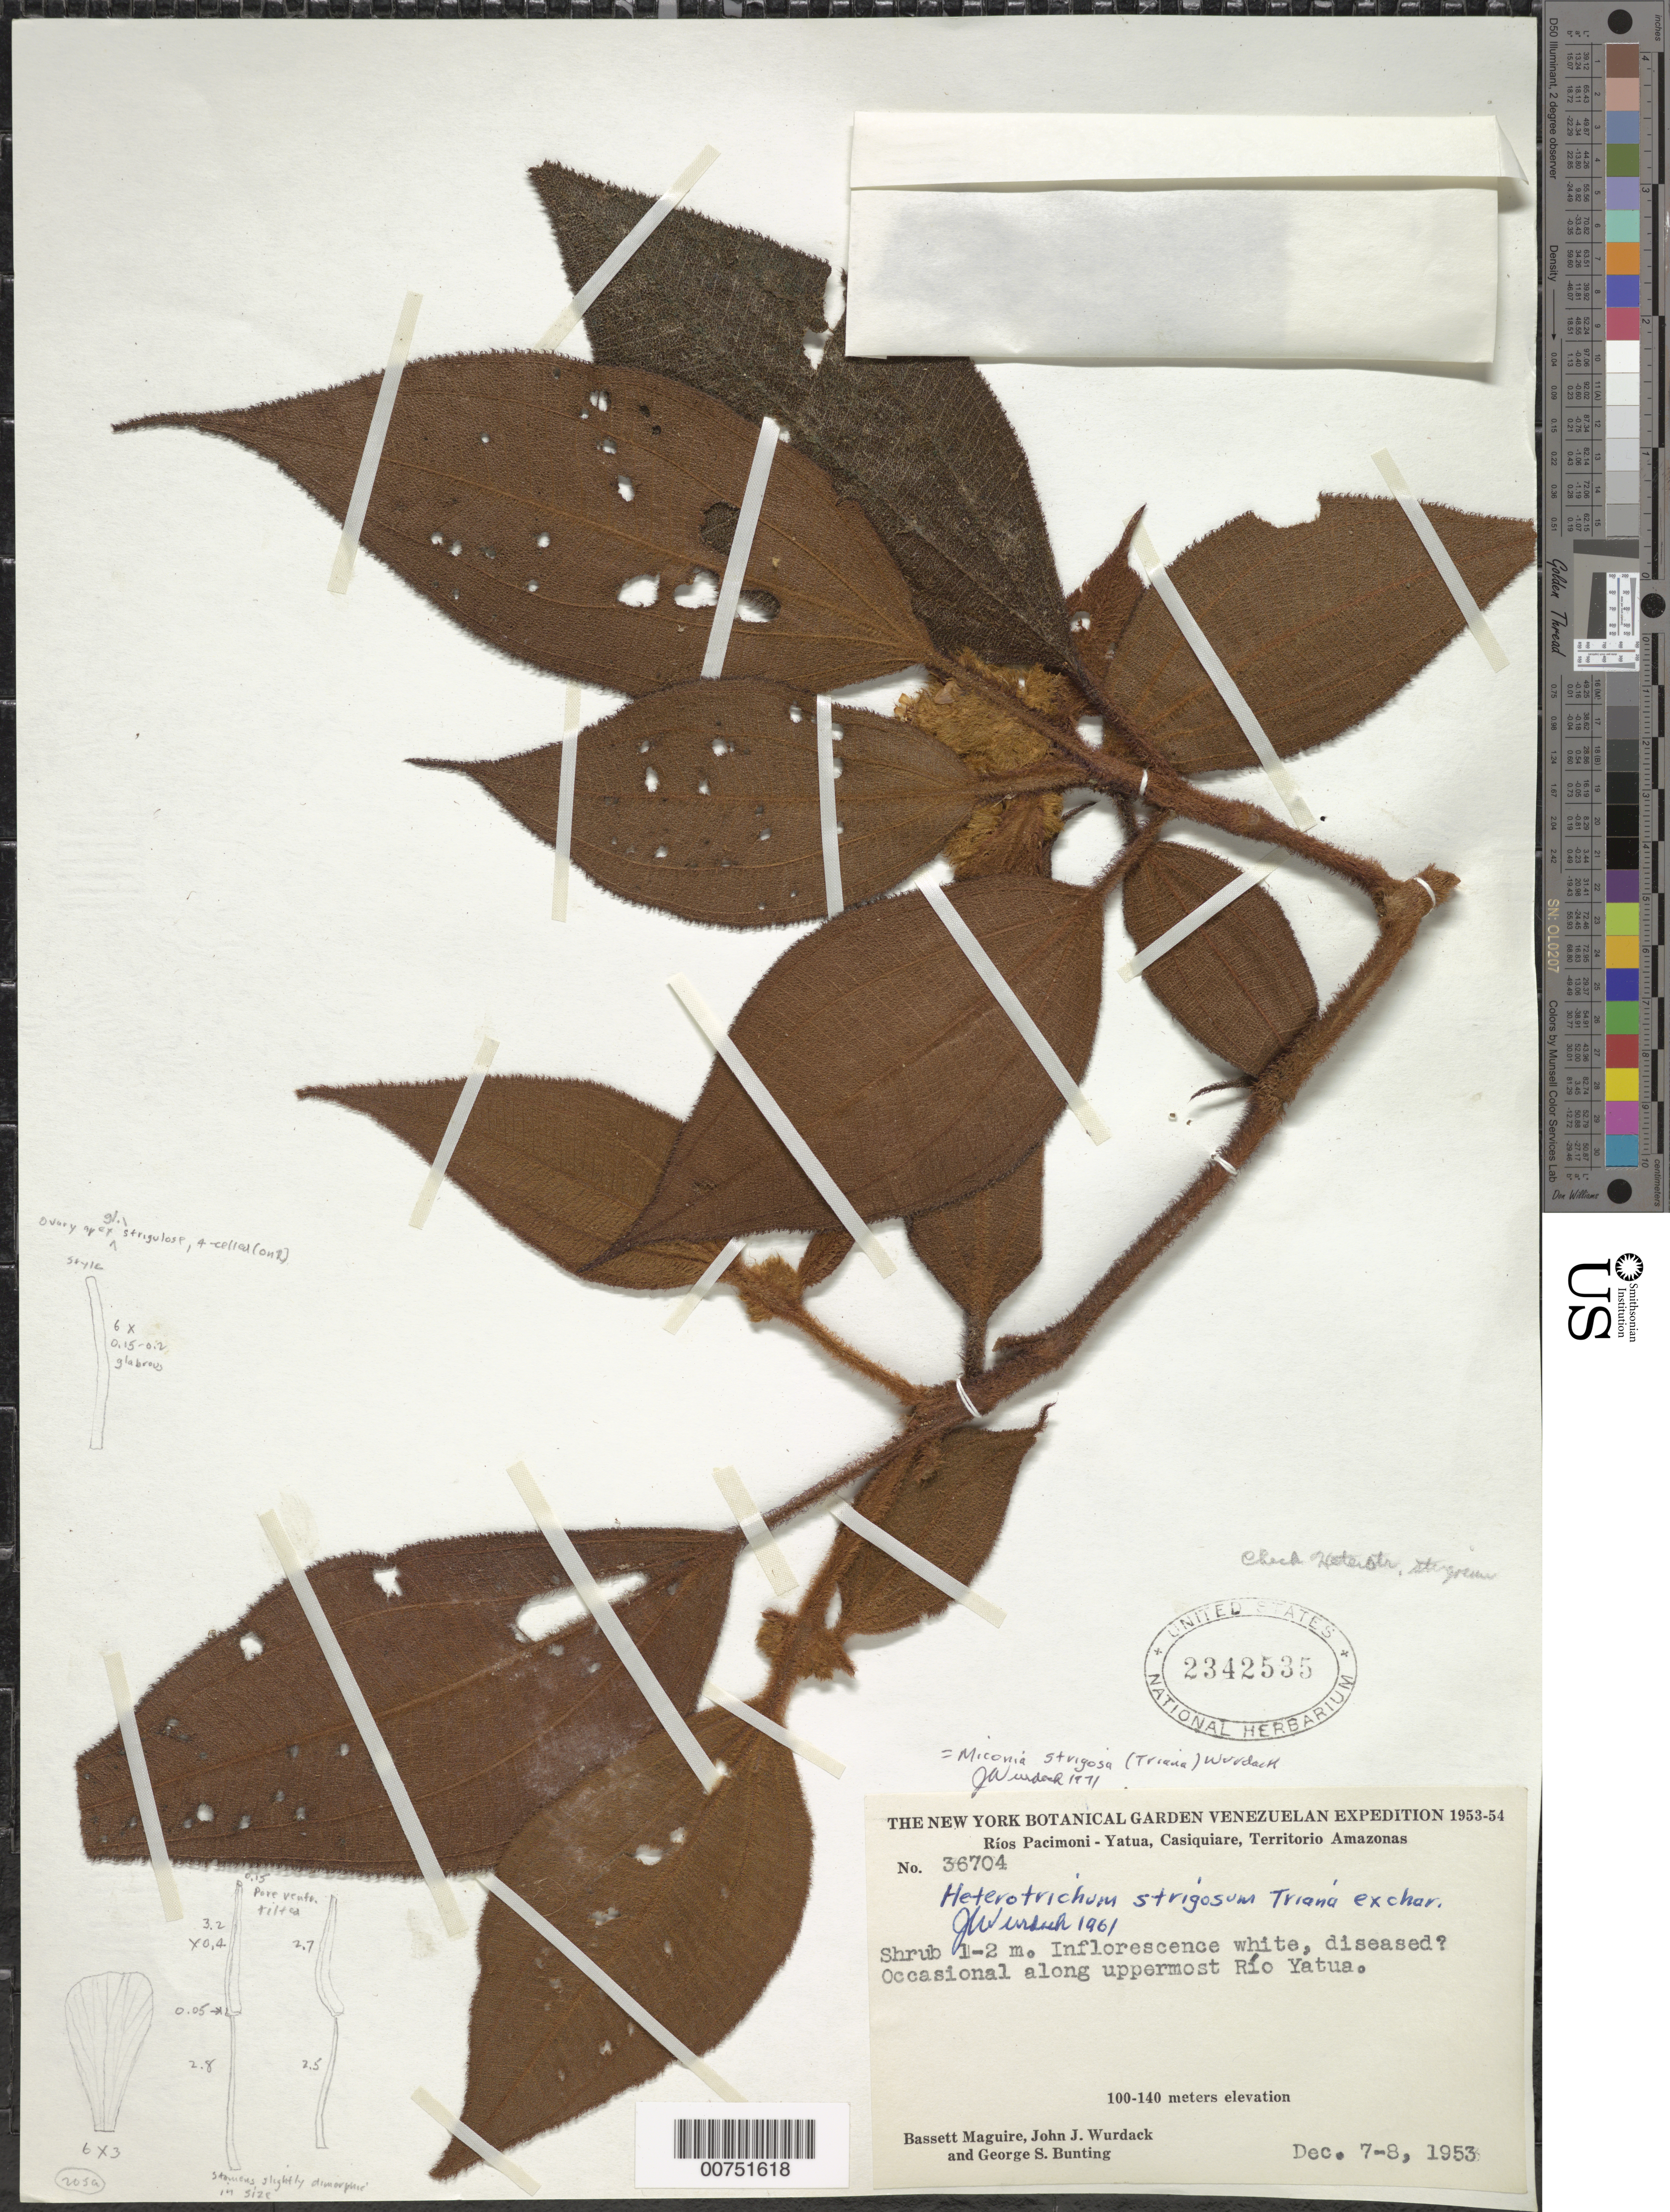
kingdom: Plantae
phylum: Tracheophyta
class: Magnoliopsida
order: Myrtales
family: Melastomataceae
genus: Miconia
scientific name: Miconia strigosa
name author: (Triana) Wurdack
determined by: Wurdack, John J., (US), US (UNITED STATES)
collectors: B. Maguire, J. J. Wurdack & G. S. Bunting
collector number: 36704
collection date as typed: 7-Dec-53 to 8-Dec-53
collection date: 1953-12-07/1953-12-08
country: Venezuela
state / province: Amazonas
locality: Ríos Pacimoni - Yatua, Casiquiare, uppermost Río Yatua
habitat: Along río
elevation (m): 100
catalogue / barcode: US 2342535